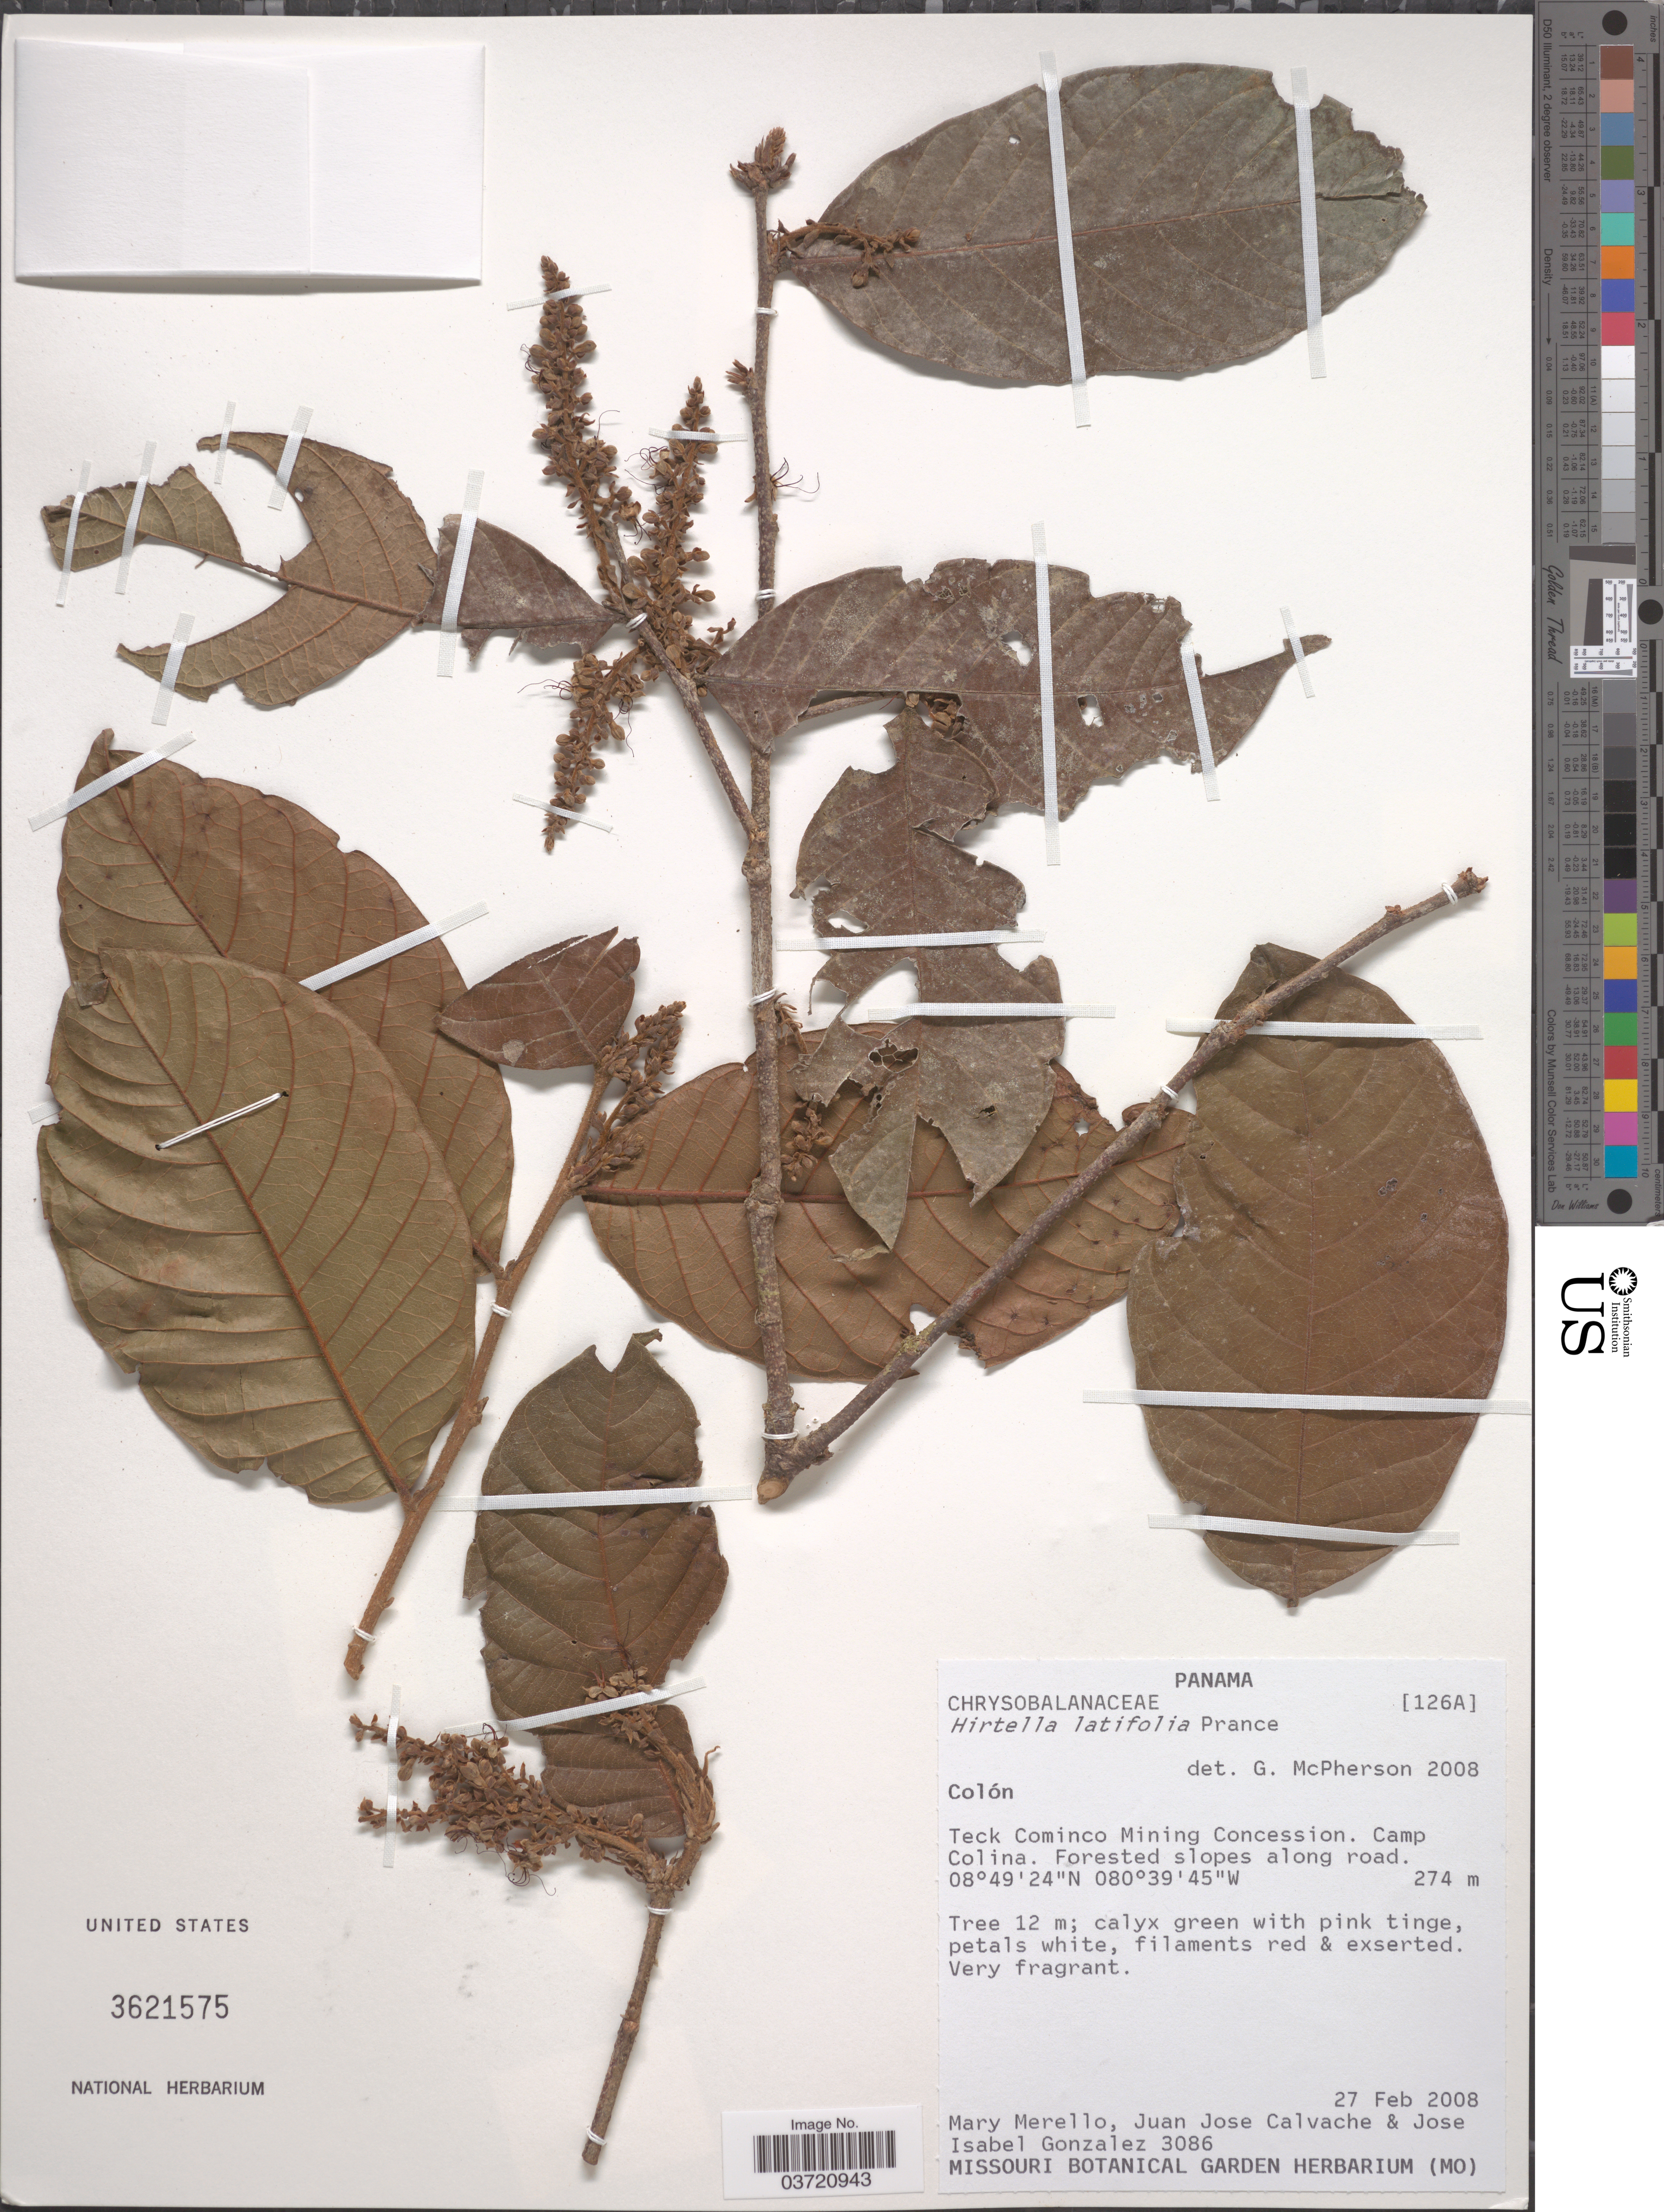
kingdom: Plantae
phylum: Tracheophyta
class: Magnoliopsida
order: Malpighiales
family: Chrysobalanaceae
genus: Hirtella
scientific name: Hirtella latifolia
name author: Prance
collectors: M. Merello, J. Calvache & J. Isabel Gonzalez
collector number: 3086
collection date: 2008-02-27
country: Panama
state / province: Colón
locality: Teck Cominco Mining Concession. Camp Colina.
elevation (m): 274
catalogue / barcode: US 3621575